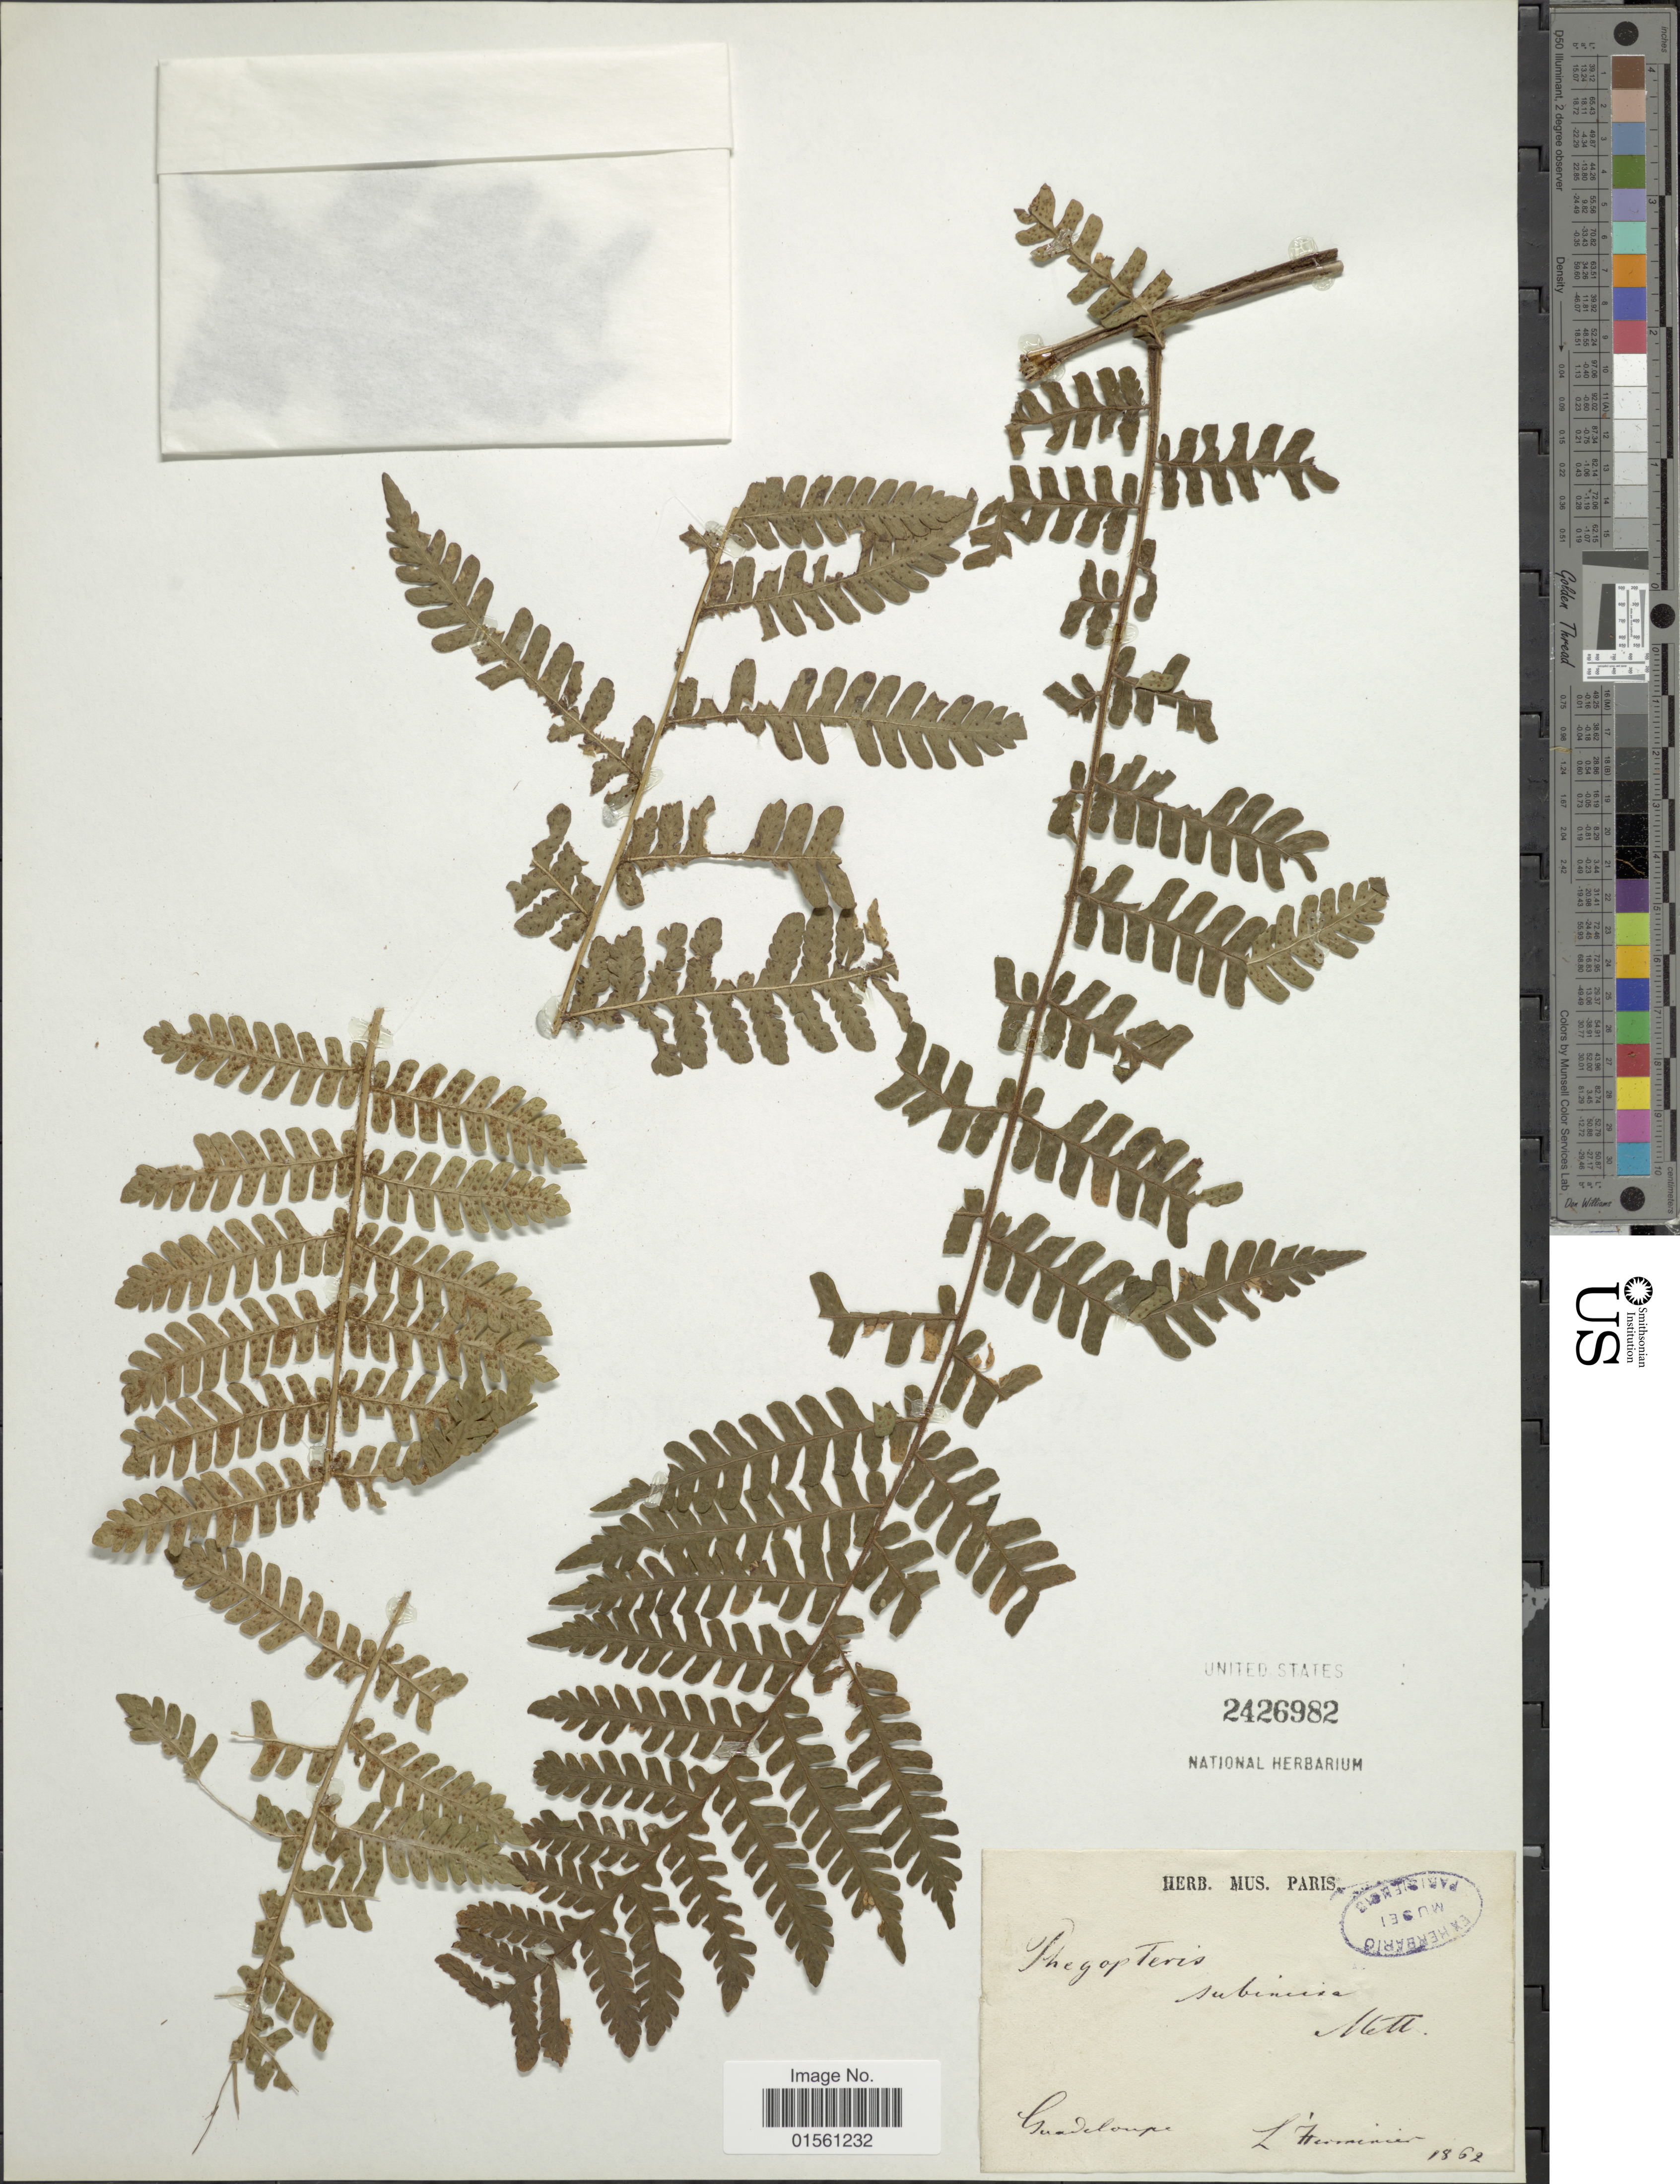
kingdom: Plantae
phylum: Tracheophyta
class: Polypodiopsida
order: Polypodiales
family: Dryopteridaceae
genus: Megalastrum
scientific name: Megalastrum subincisum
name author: (Willd.) A.R. Sm. & R.C. Moran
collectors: -. L'Herminier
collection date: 1862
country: Guadeloupe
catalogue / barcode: US 2426982